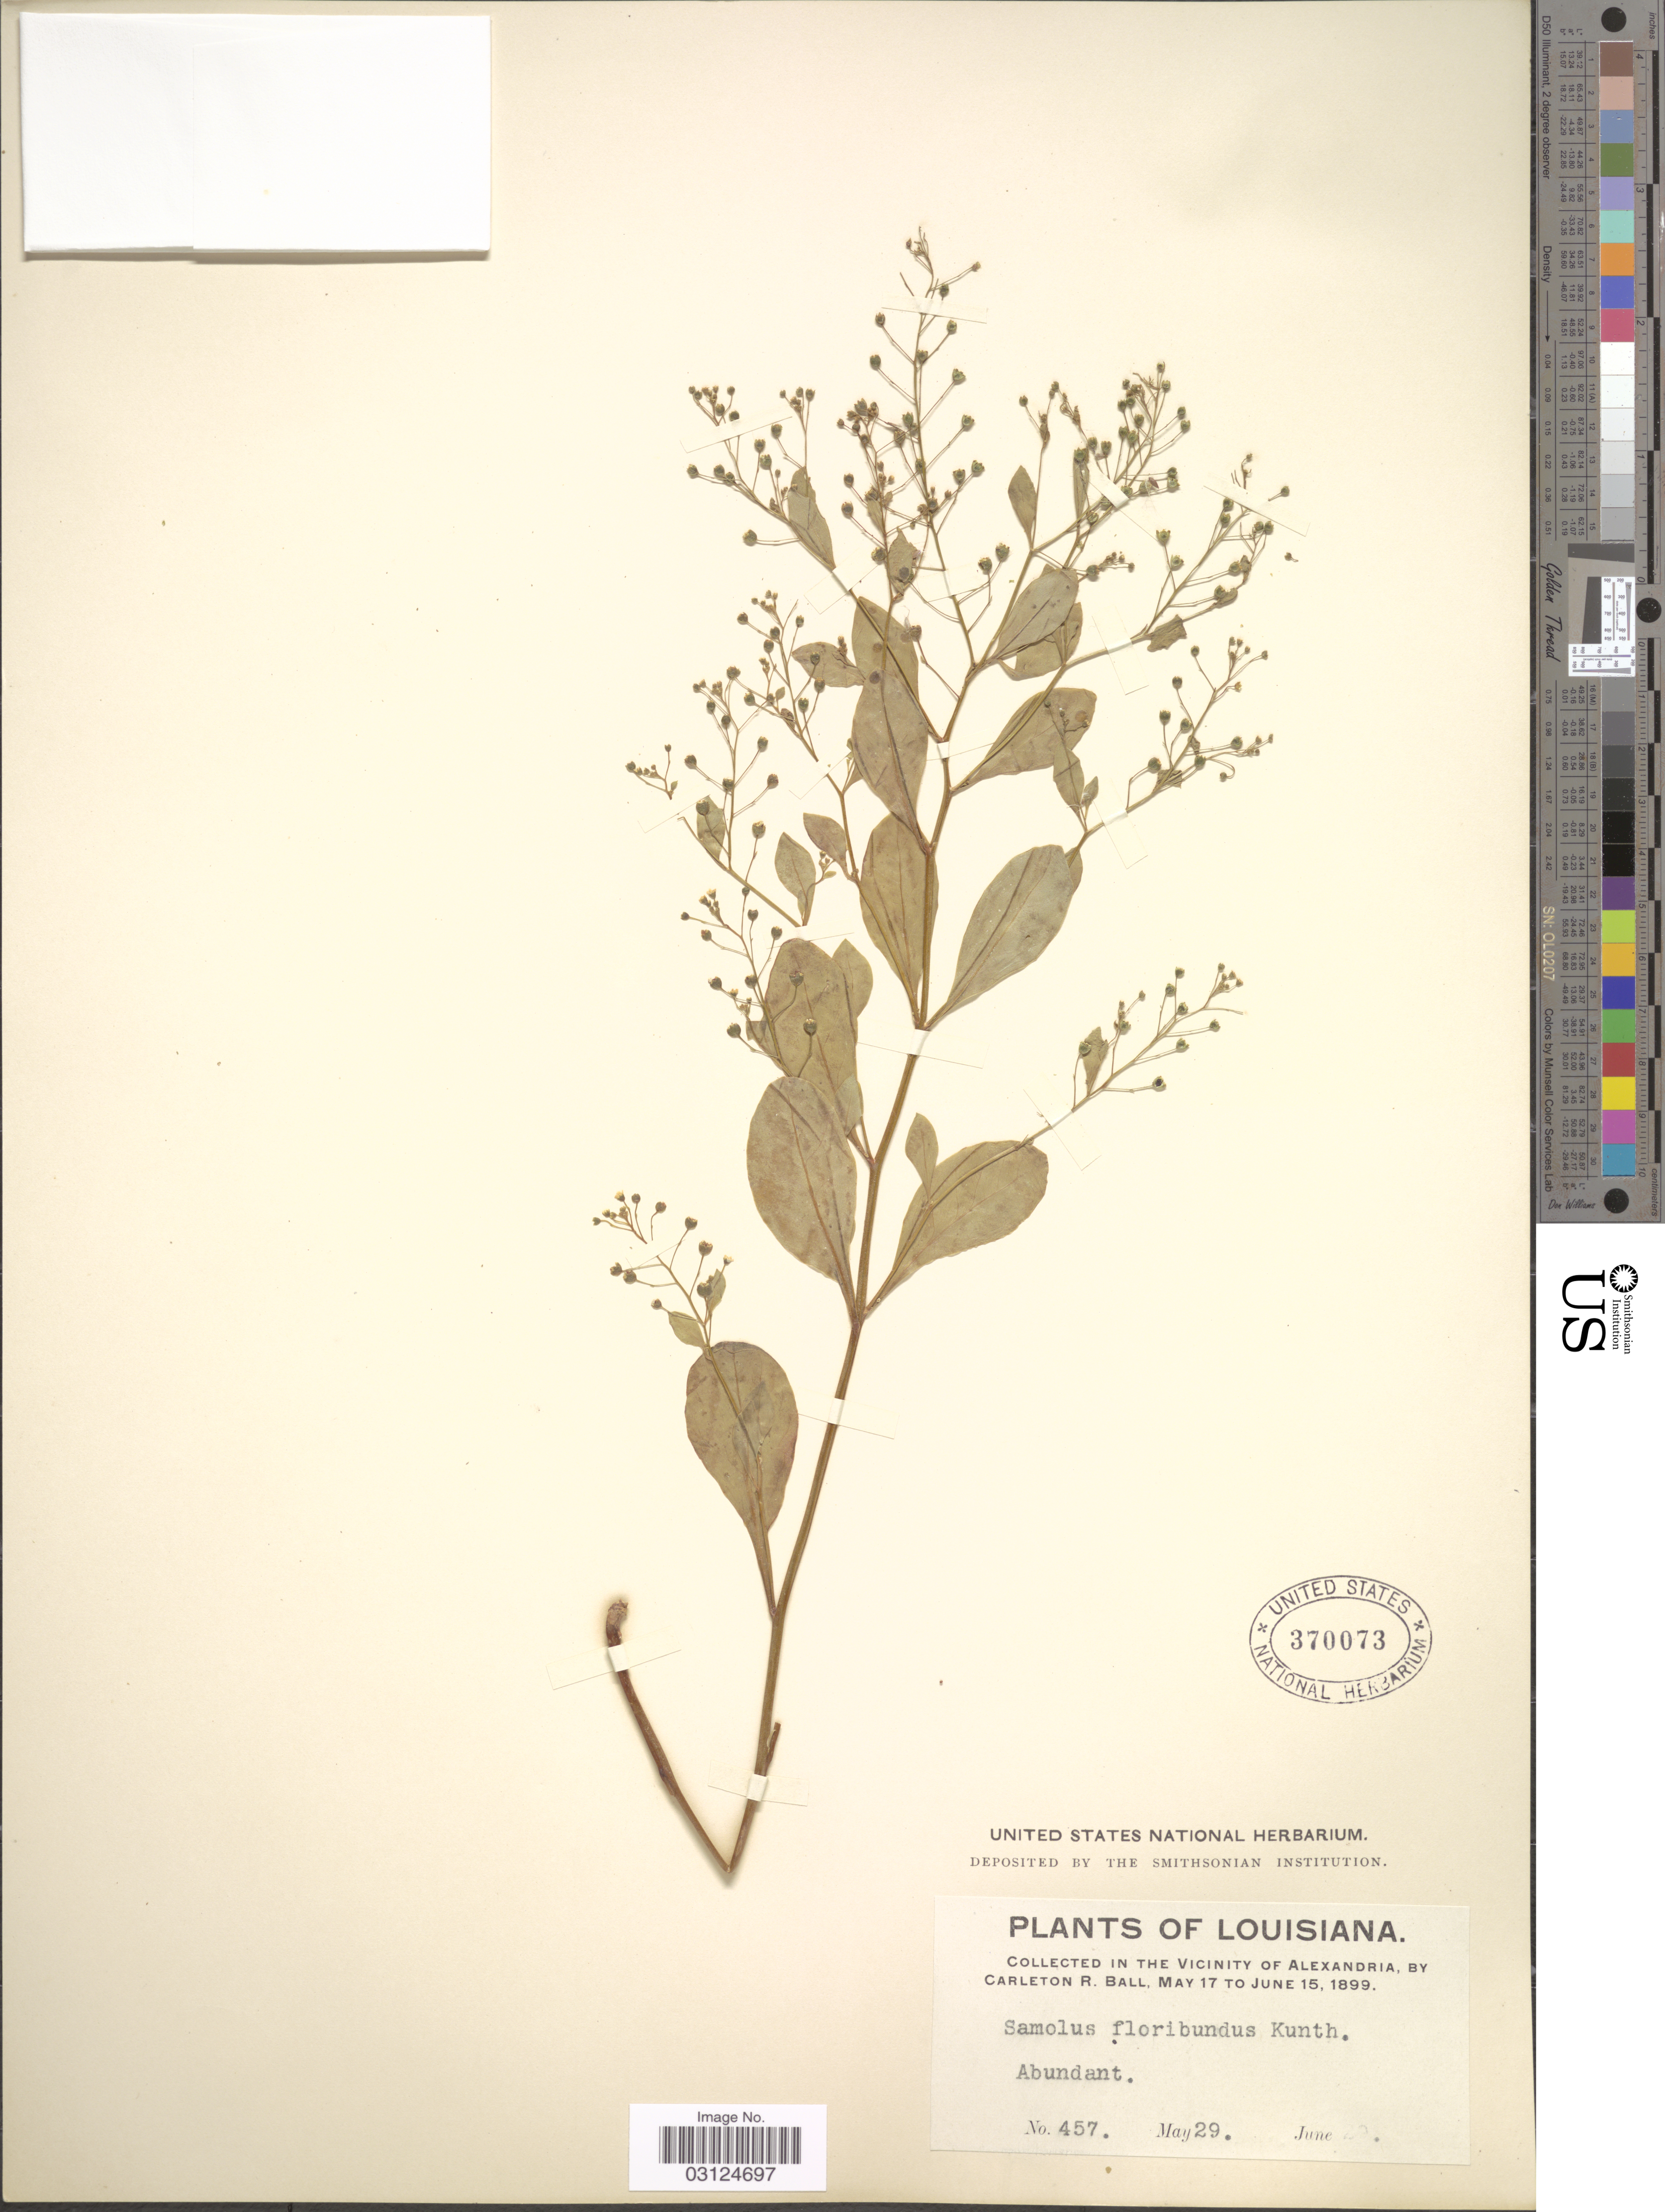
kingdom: Plantae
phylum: Tracheophyta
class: Magnoliopsida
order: Ericales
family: Primulaceae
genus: Samolus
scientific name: Samolus parviflorus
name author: Raf.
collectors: C. R. Ball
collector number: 457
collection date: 1899-05-29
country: United States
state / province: Louisiana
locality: In the vicinity of Alexandria.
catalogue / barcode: US 370073